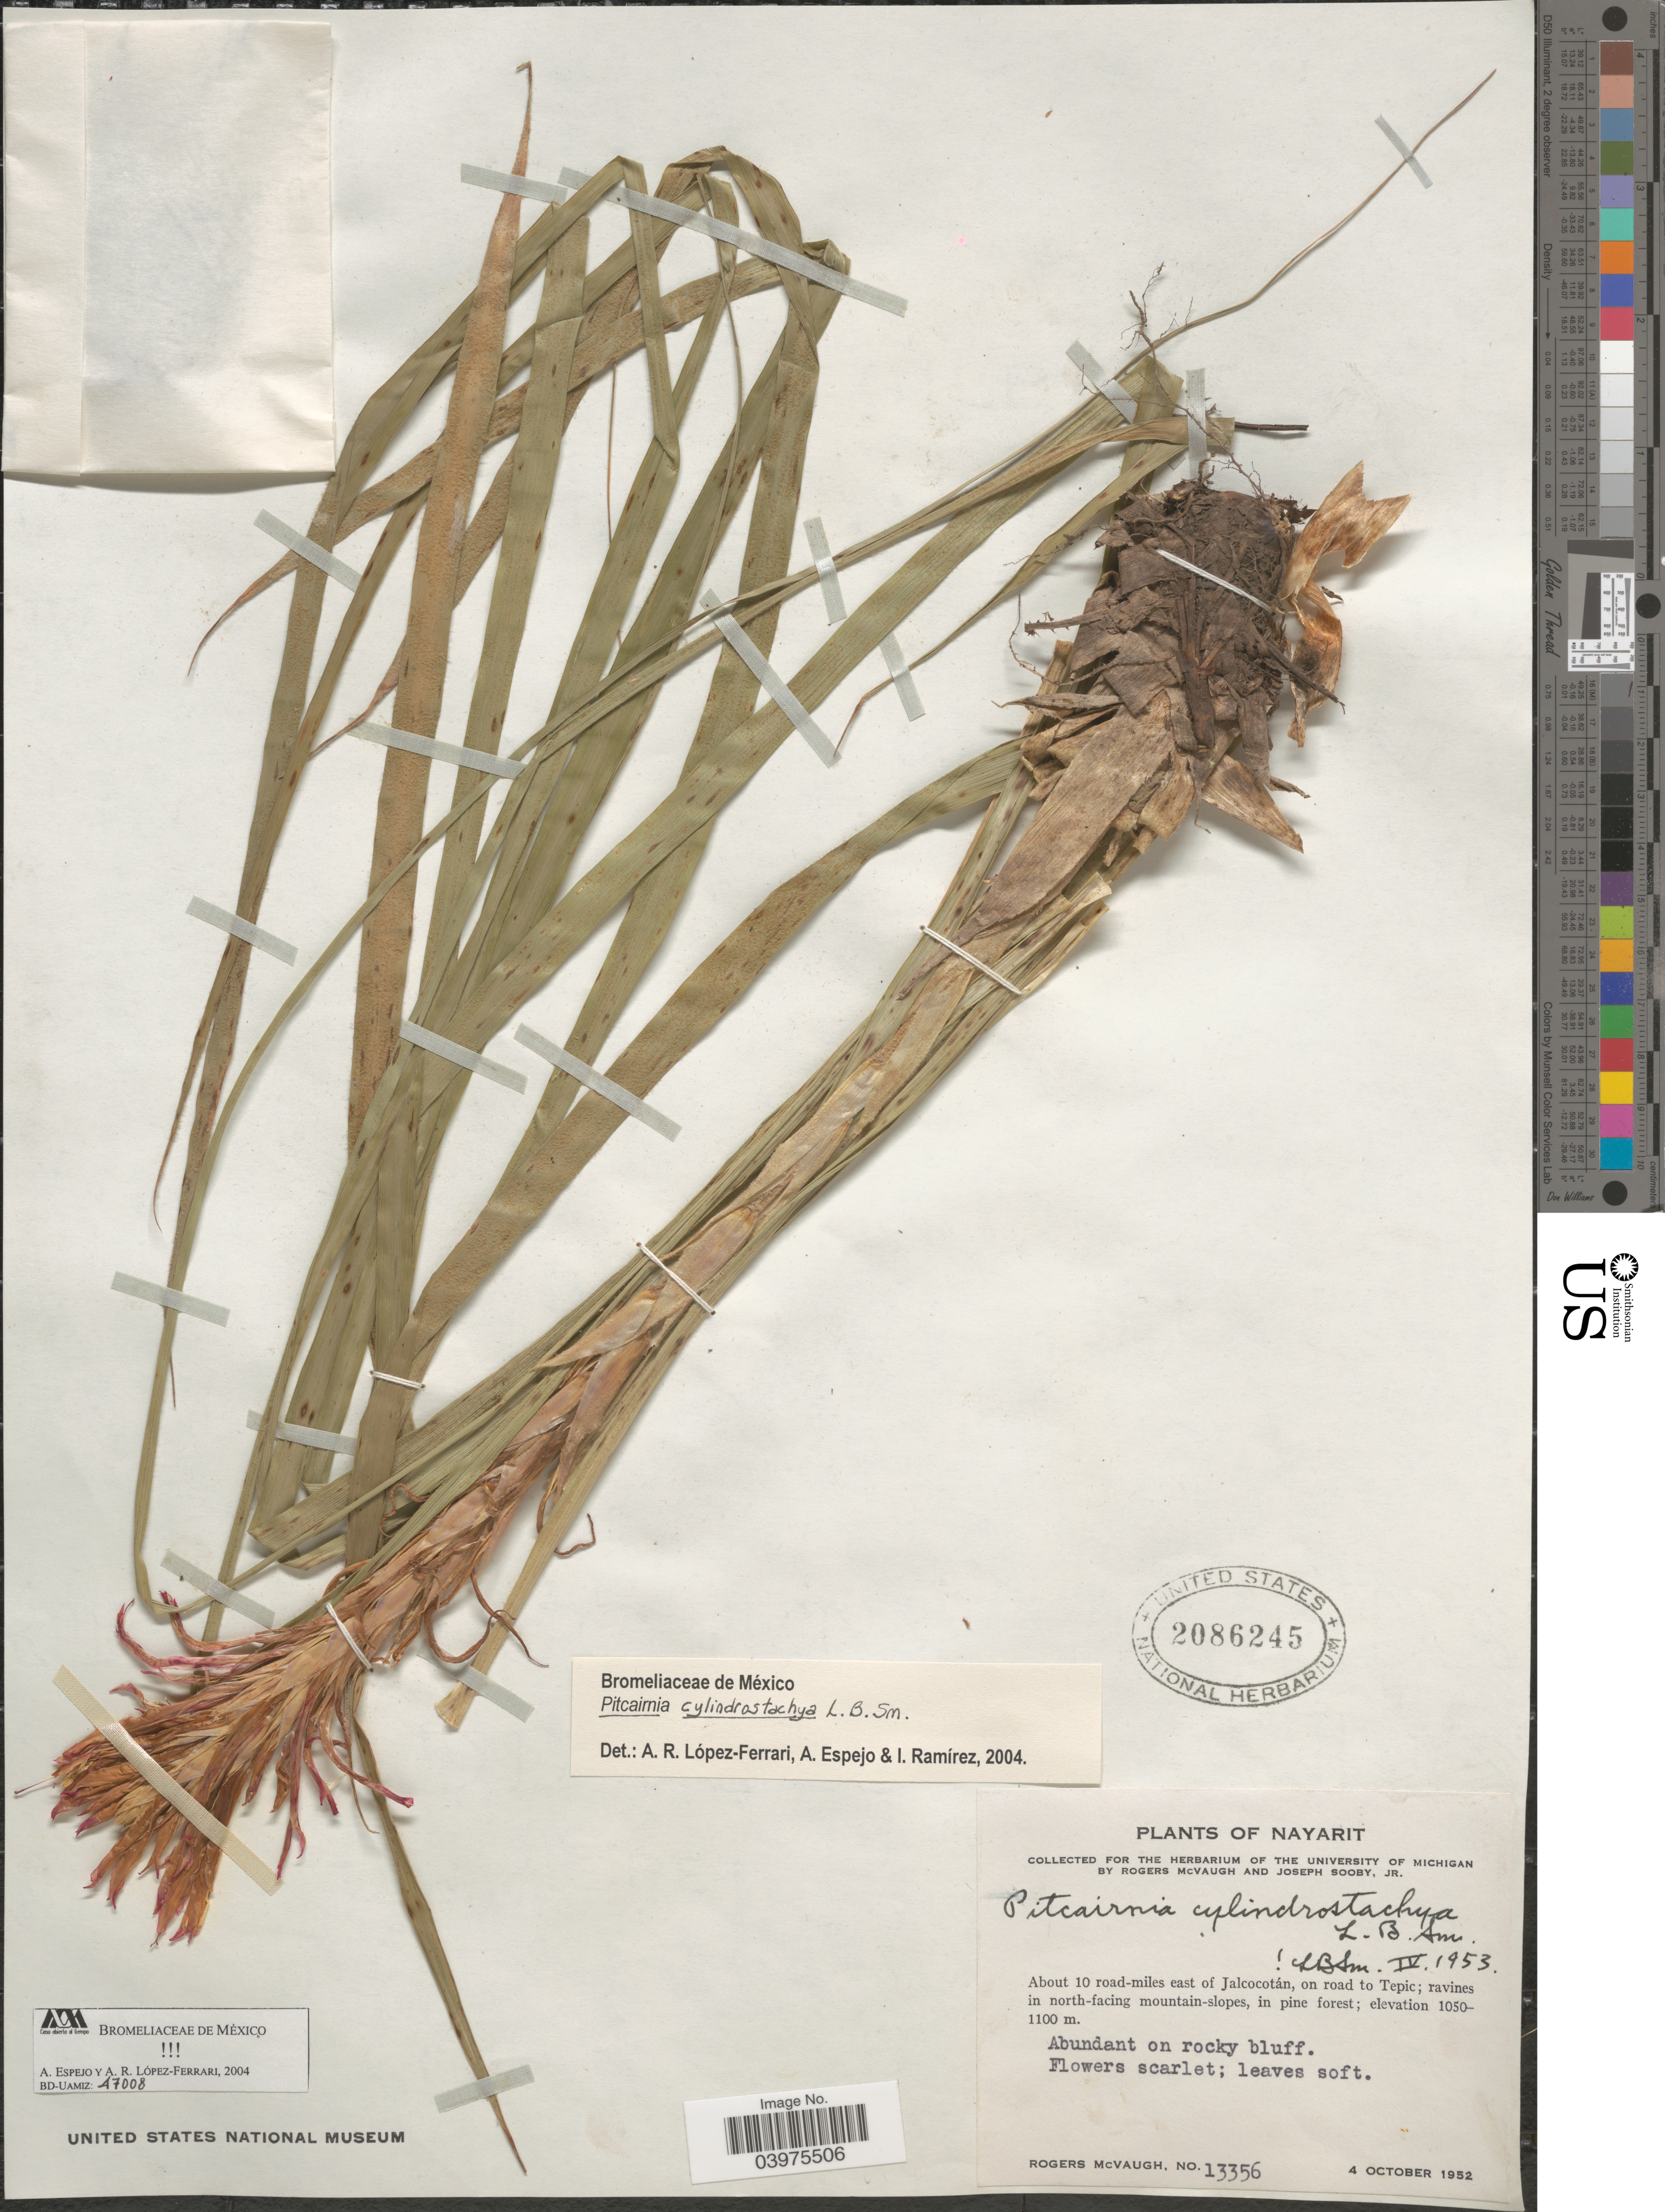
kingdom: Plantae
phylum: Tracheophyta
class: Liliopsida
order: Poales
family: Bromeliaceae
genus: Pitcairnia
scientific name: Pitcairnia cylindrostachya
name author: L.B. Sm.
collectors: R. McVaugh & J. Sooby Jr.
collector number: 13356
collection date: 1952-10-04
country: Mexico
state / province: Nayarit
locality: About 10 road-miles east of Jalcocotán, on road to Tepic; ravines in north-facing mountain-slopes.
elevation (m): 1050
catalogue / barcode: US 2086245